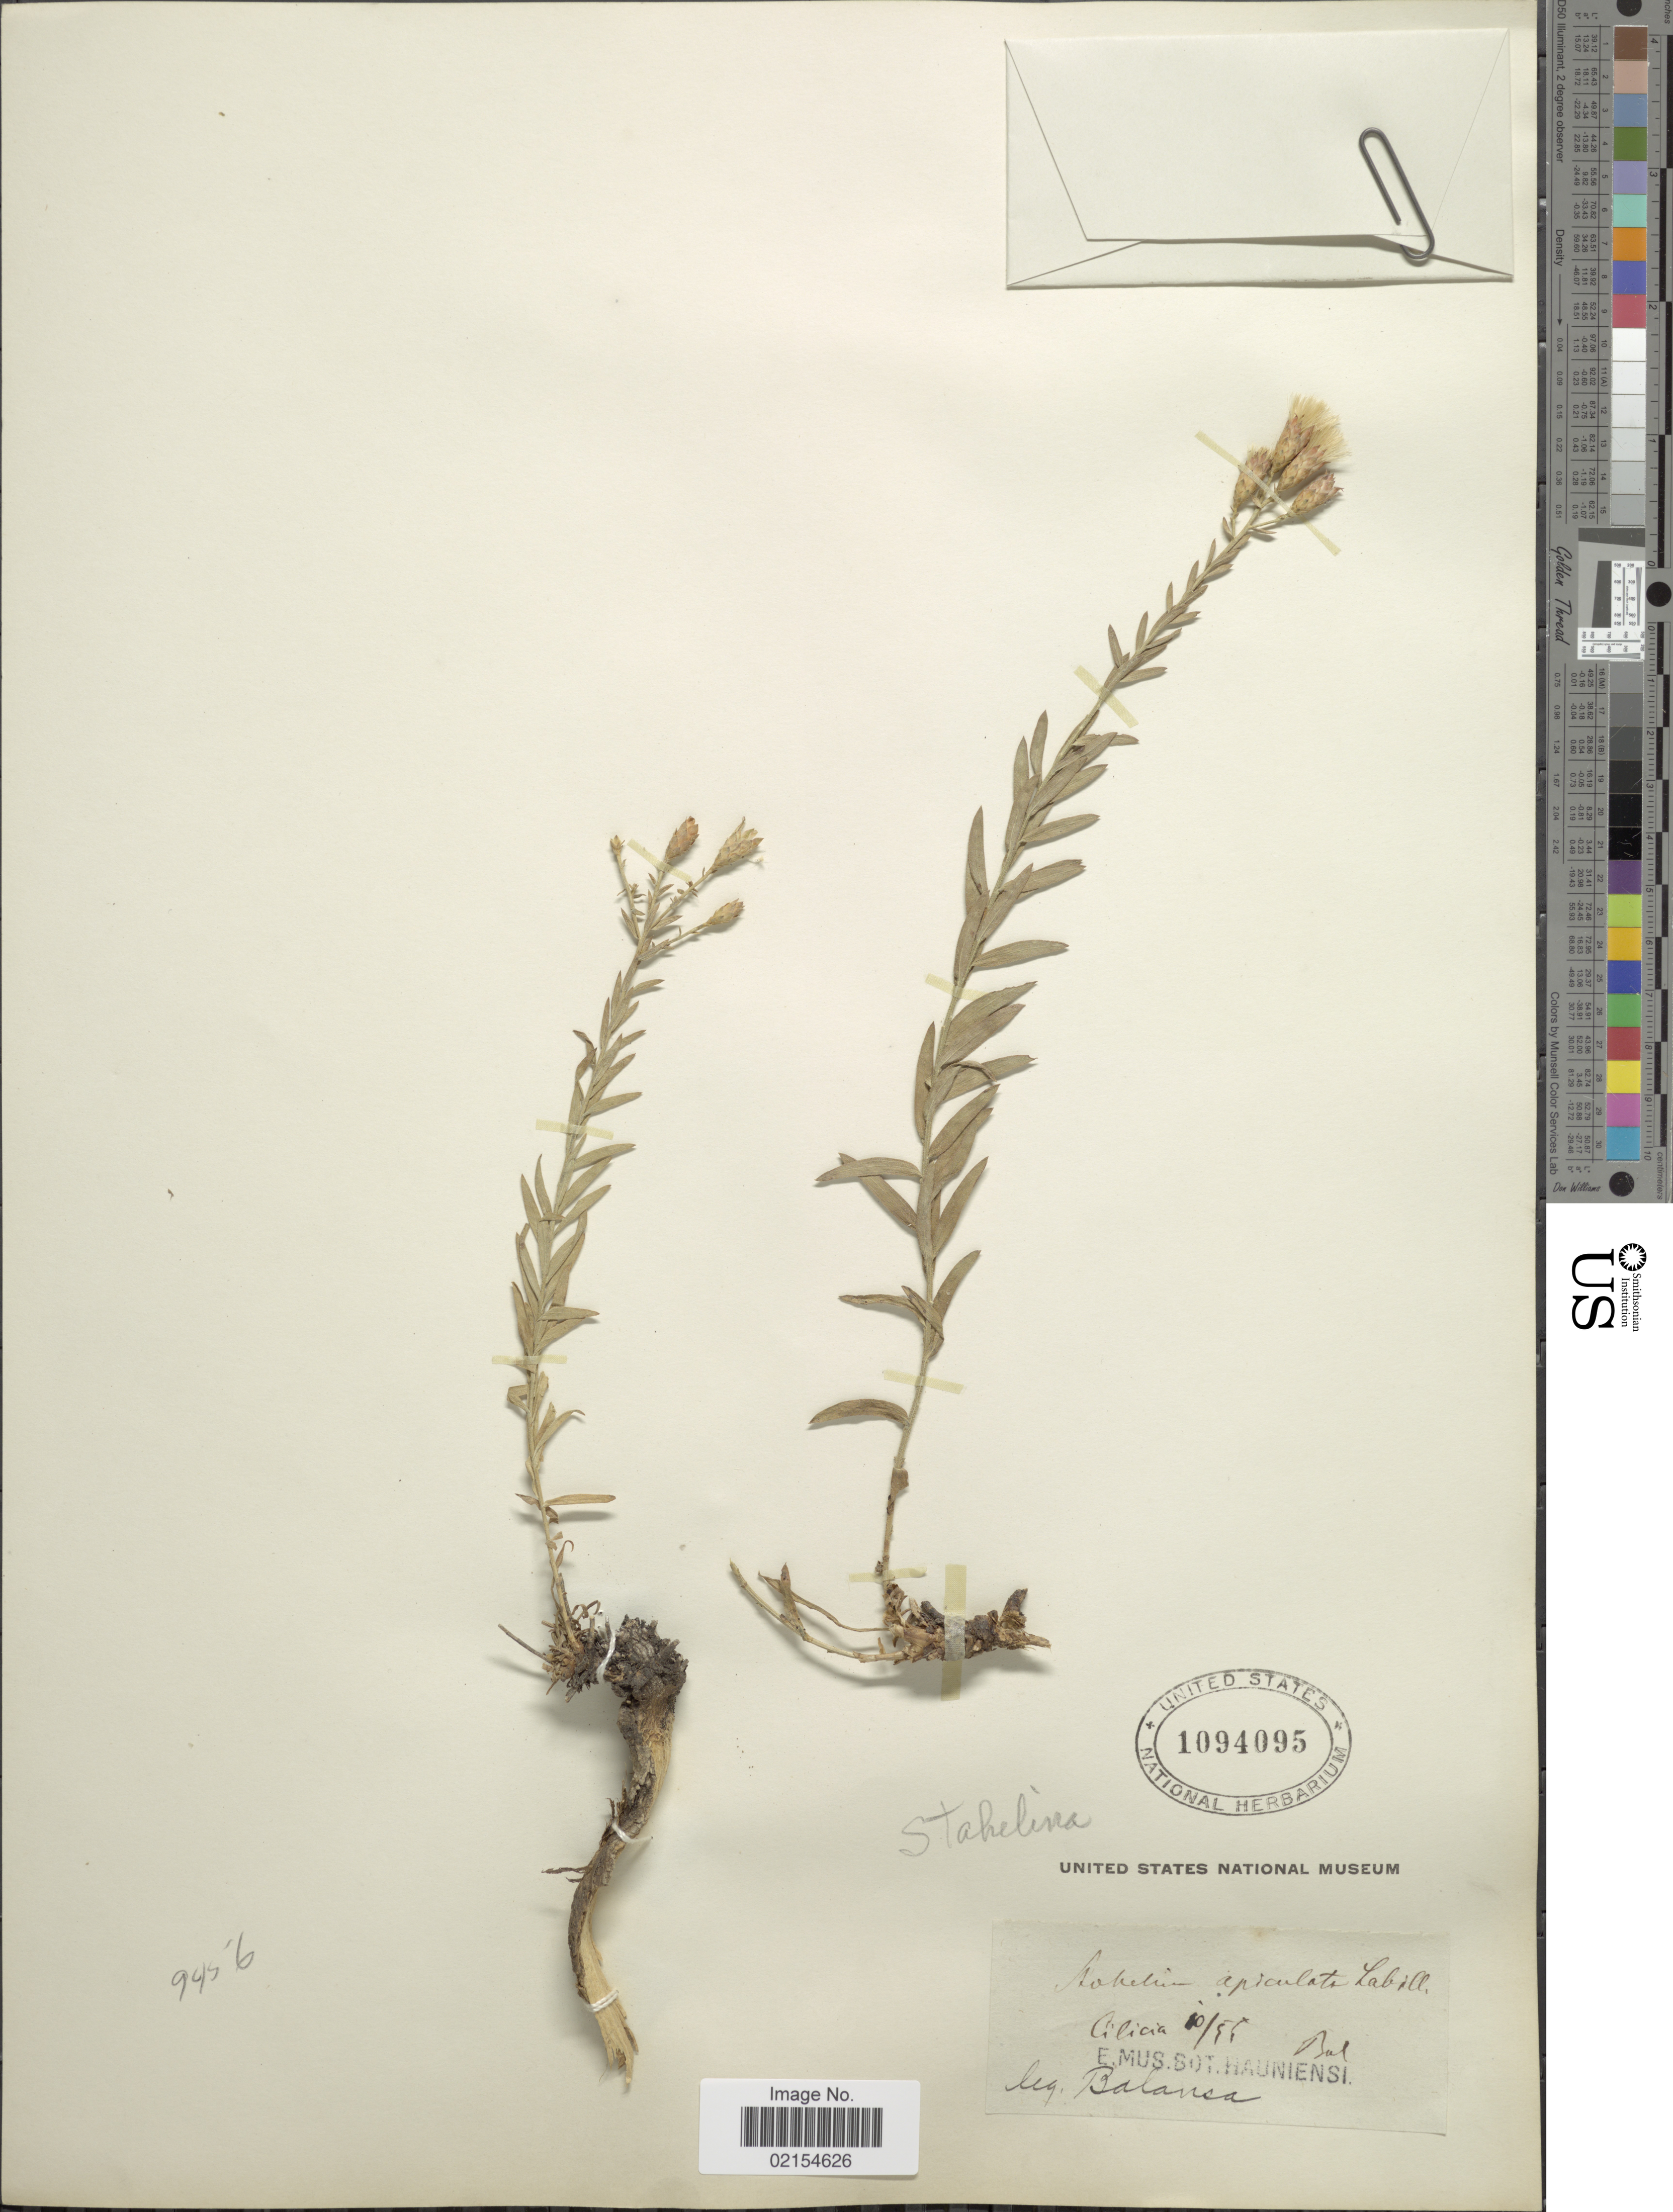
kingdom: Plantae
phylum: Tracheophyta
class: Magnoliopsida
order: Asterales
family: Asteraceae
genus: Staehelina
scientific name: Staehelina lobelii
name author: DC.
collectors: -. Balansa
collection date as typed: Transcribed d/m/y: /10/55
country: Turkey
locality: Cilicia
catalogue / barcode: US 1094095